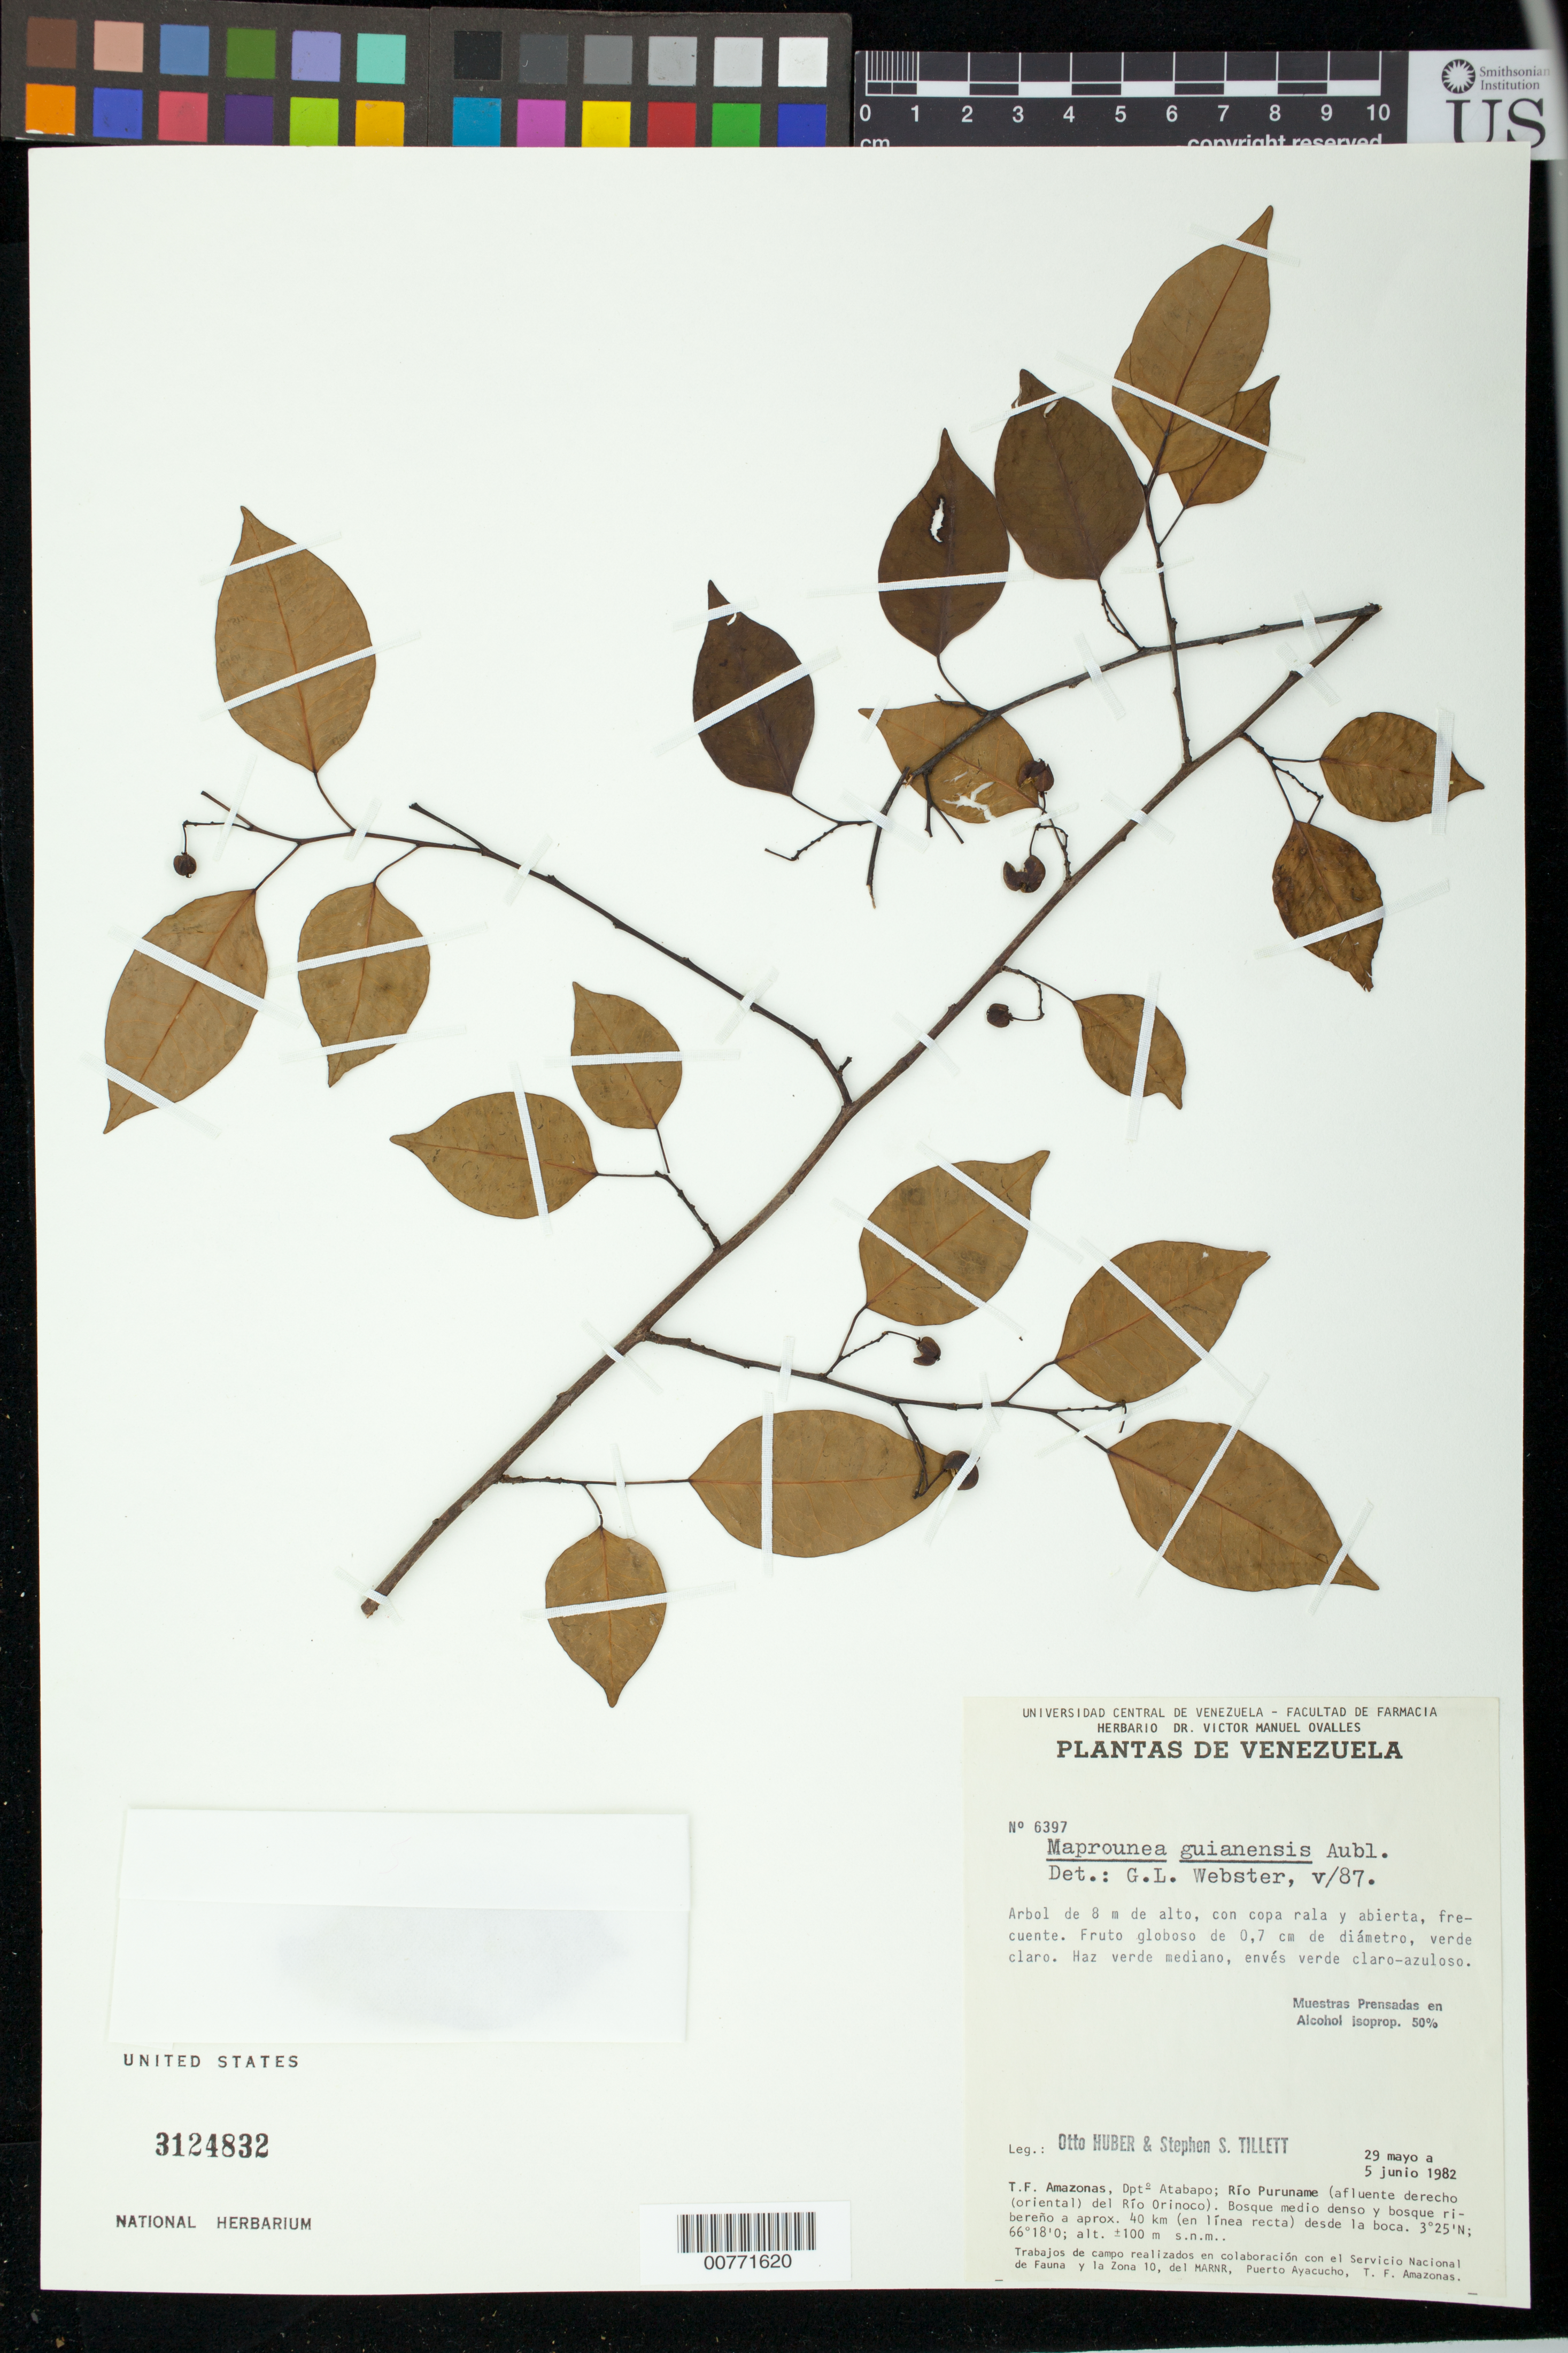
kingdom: Plantae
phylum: Tracheophyta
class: Magnoliopsida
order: Malpighiales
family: Euphorbiaceae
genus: Maprounea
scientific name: Maprounea guianensis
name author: Aubl.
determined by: Webster, Grady L.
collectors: O. Huber & S. S. Tillett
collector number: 6397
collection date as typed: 29-May-82 to 5-Jun-82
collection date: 1982-05-29/1982-06-05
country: Venezuela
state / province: Amazonas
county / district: Atabapo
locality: Río Puruname, afluente derecho (oriental) del Río Orinoco, ca 40 km desde la boca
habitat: Bosque medio denso y bosque ribereño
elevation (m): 100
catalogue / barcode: US 3124832